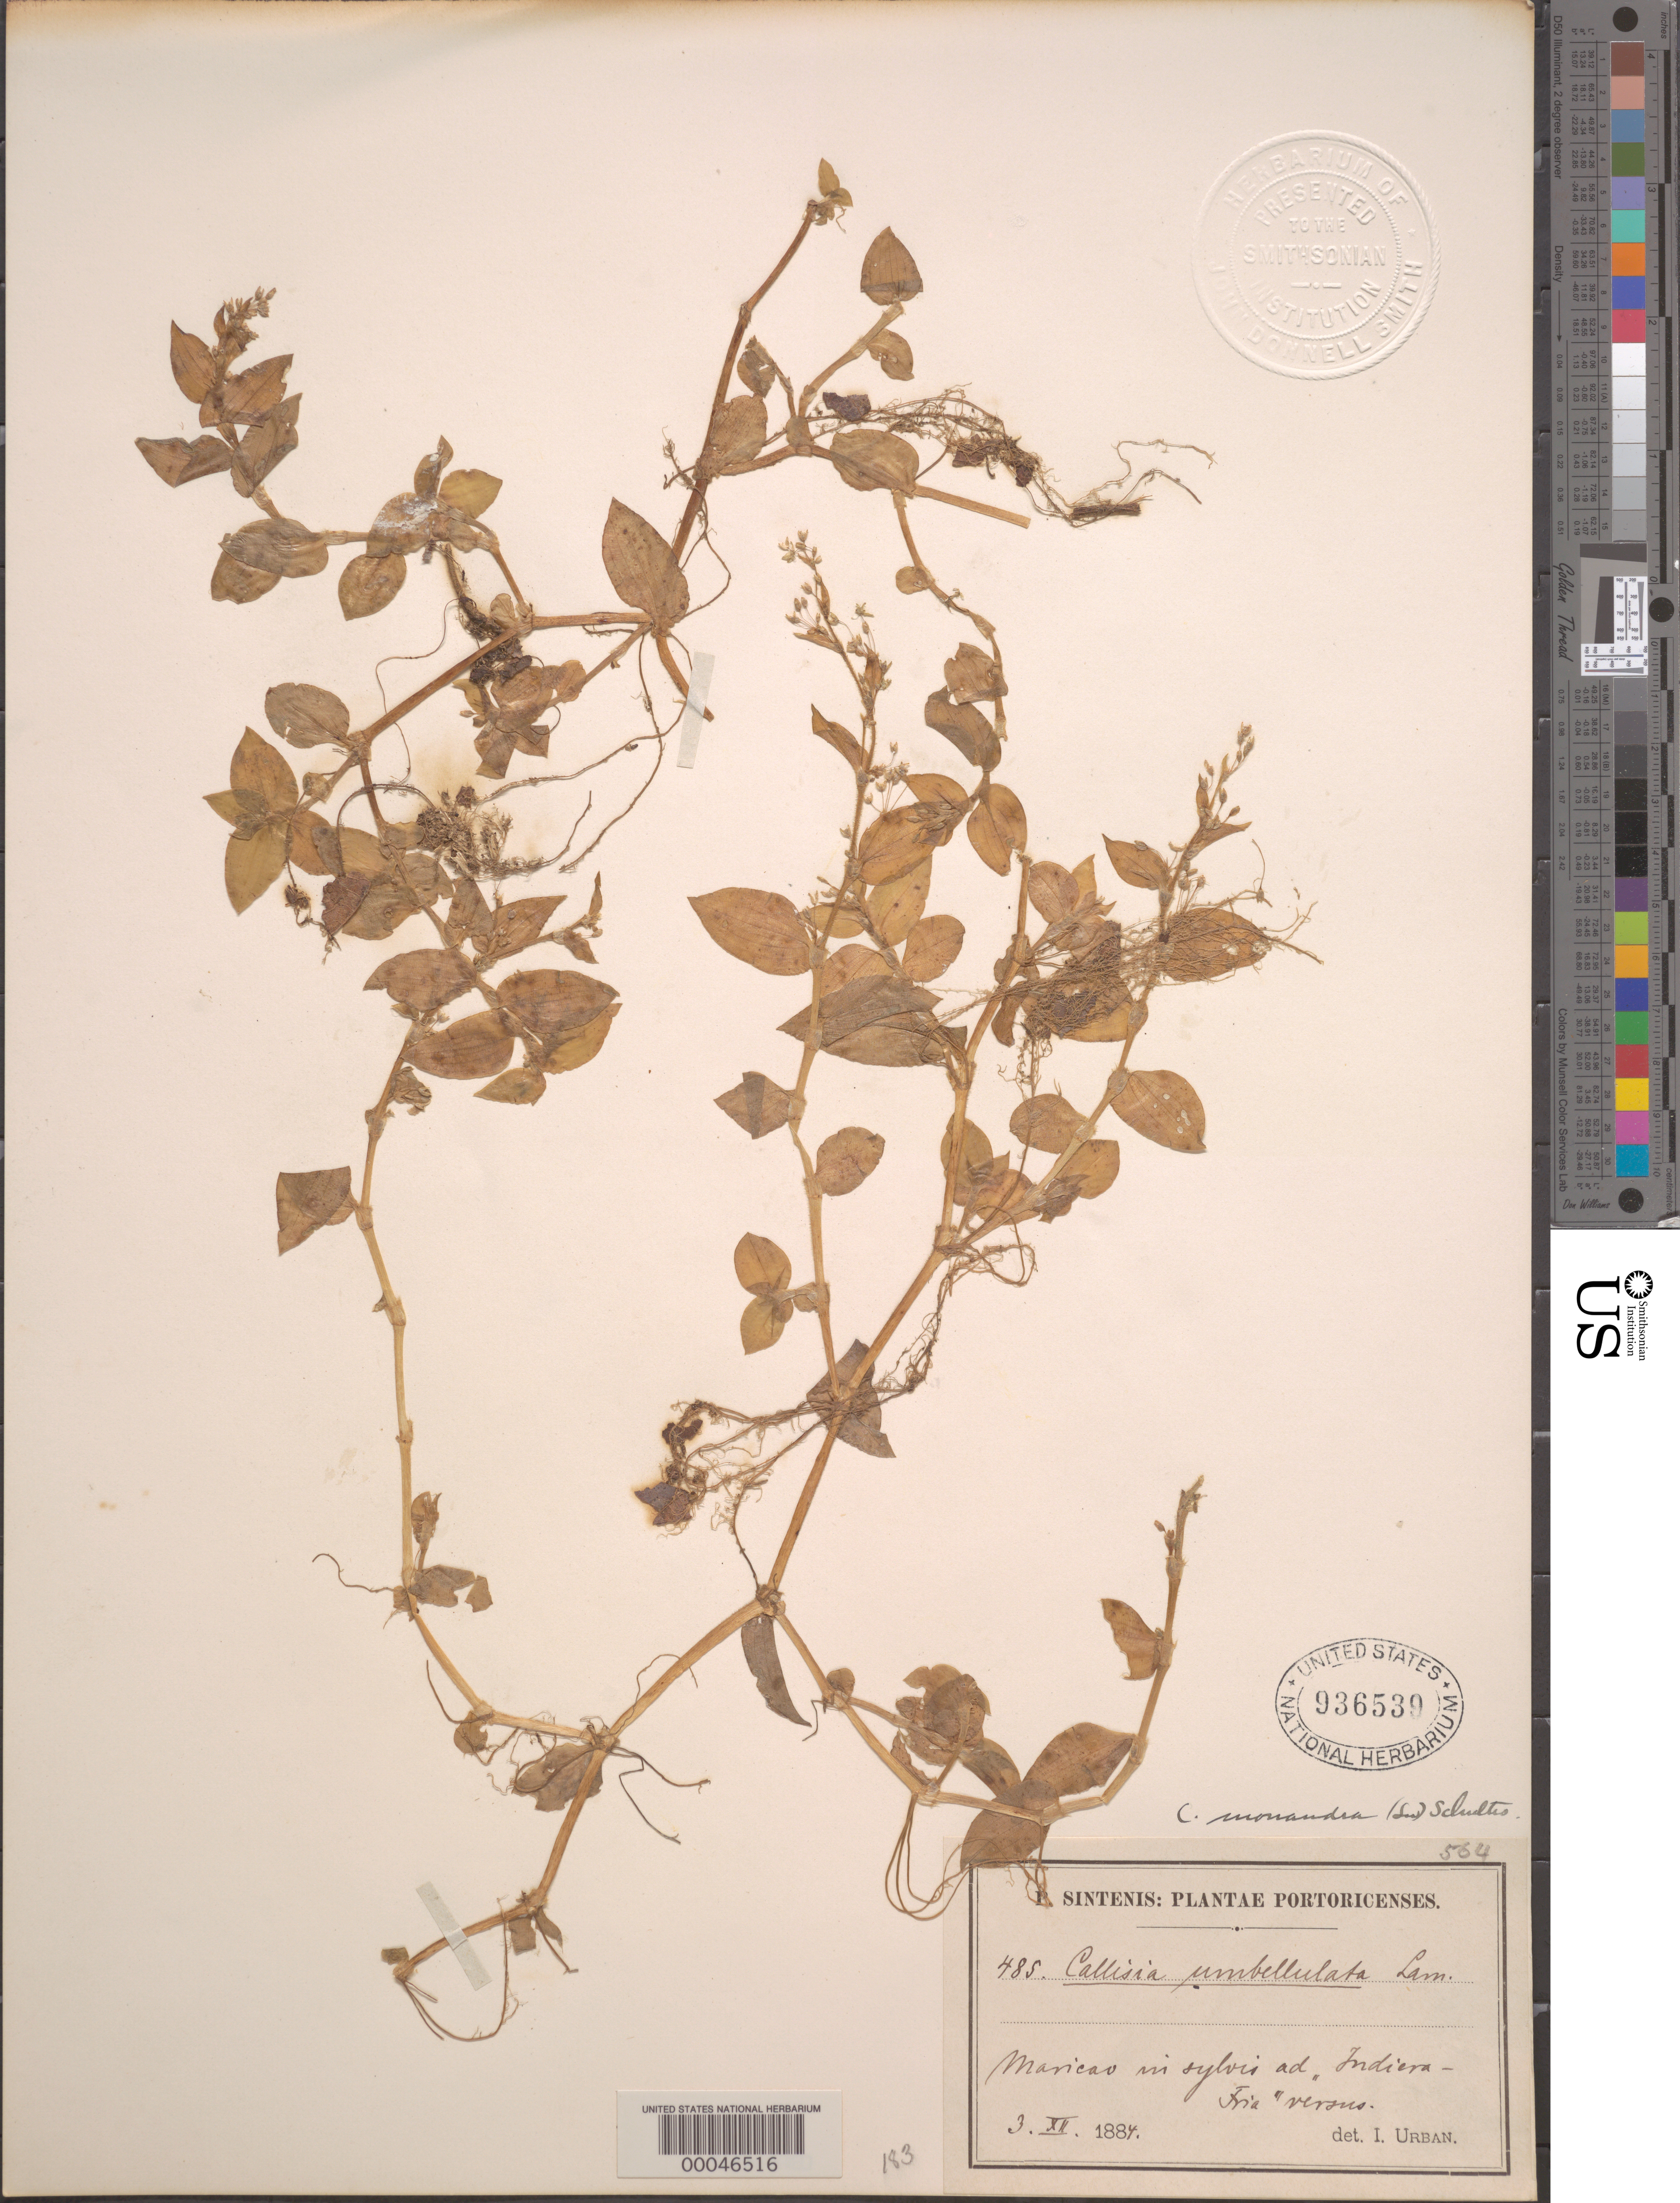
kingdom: Plantae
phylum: Tracheophyta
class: Liliopsida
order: Commelinales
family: Commelinaceae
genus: Callisia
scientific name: Callisia monandra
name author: (Sw.) Schult. & Schult. f.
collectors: P. Sintenis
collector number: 485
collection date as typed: Dec 1884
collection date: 1884-12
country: Puerto Rico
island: Greater Antilles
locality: Sierra de Naguabo ad Rio Blanco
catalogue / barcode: US 936539